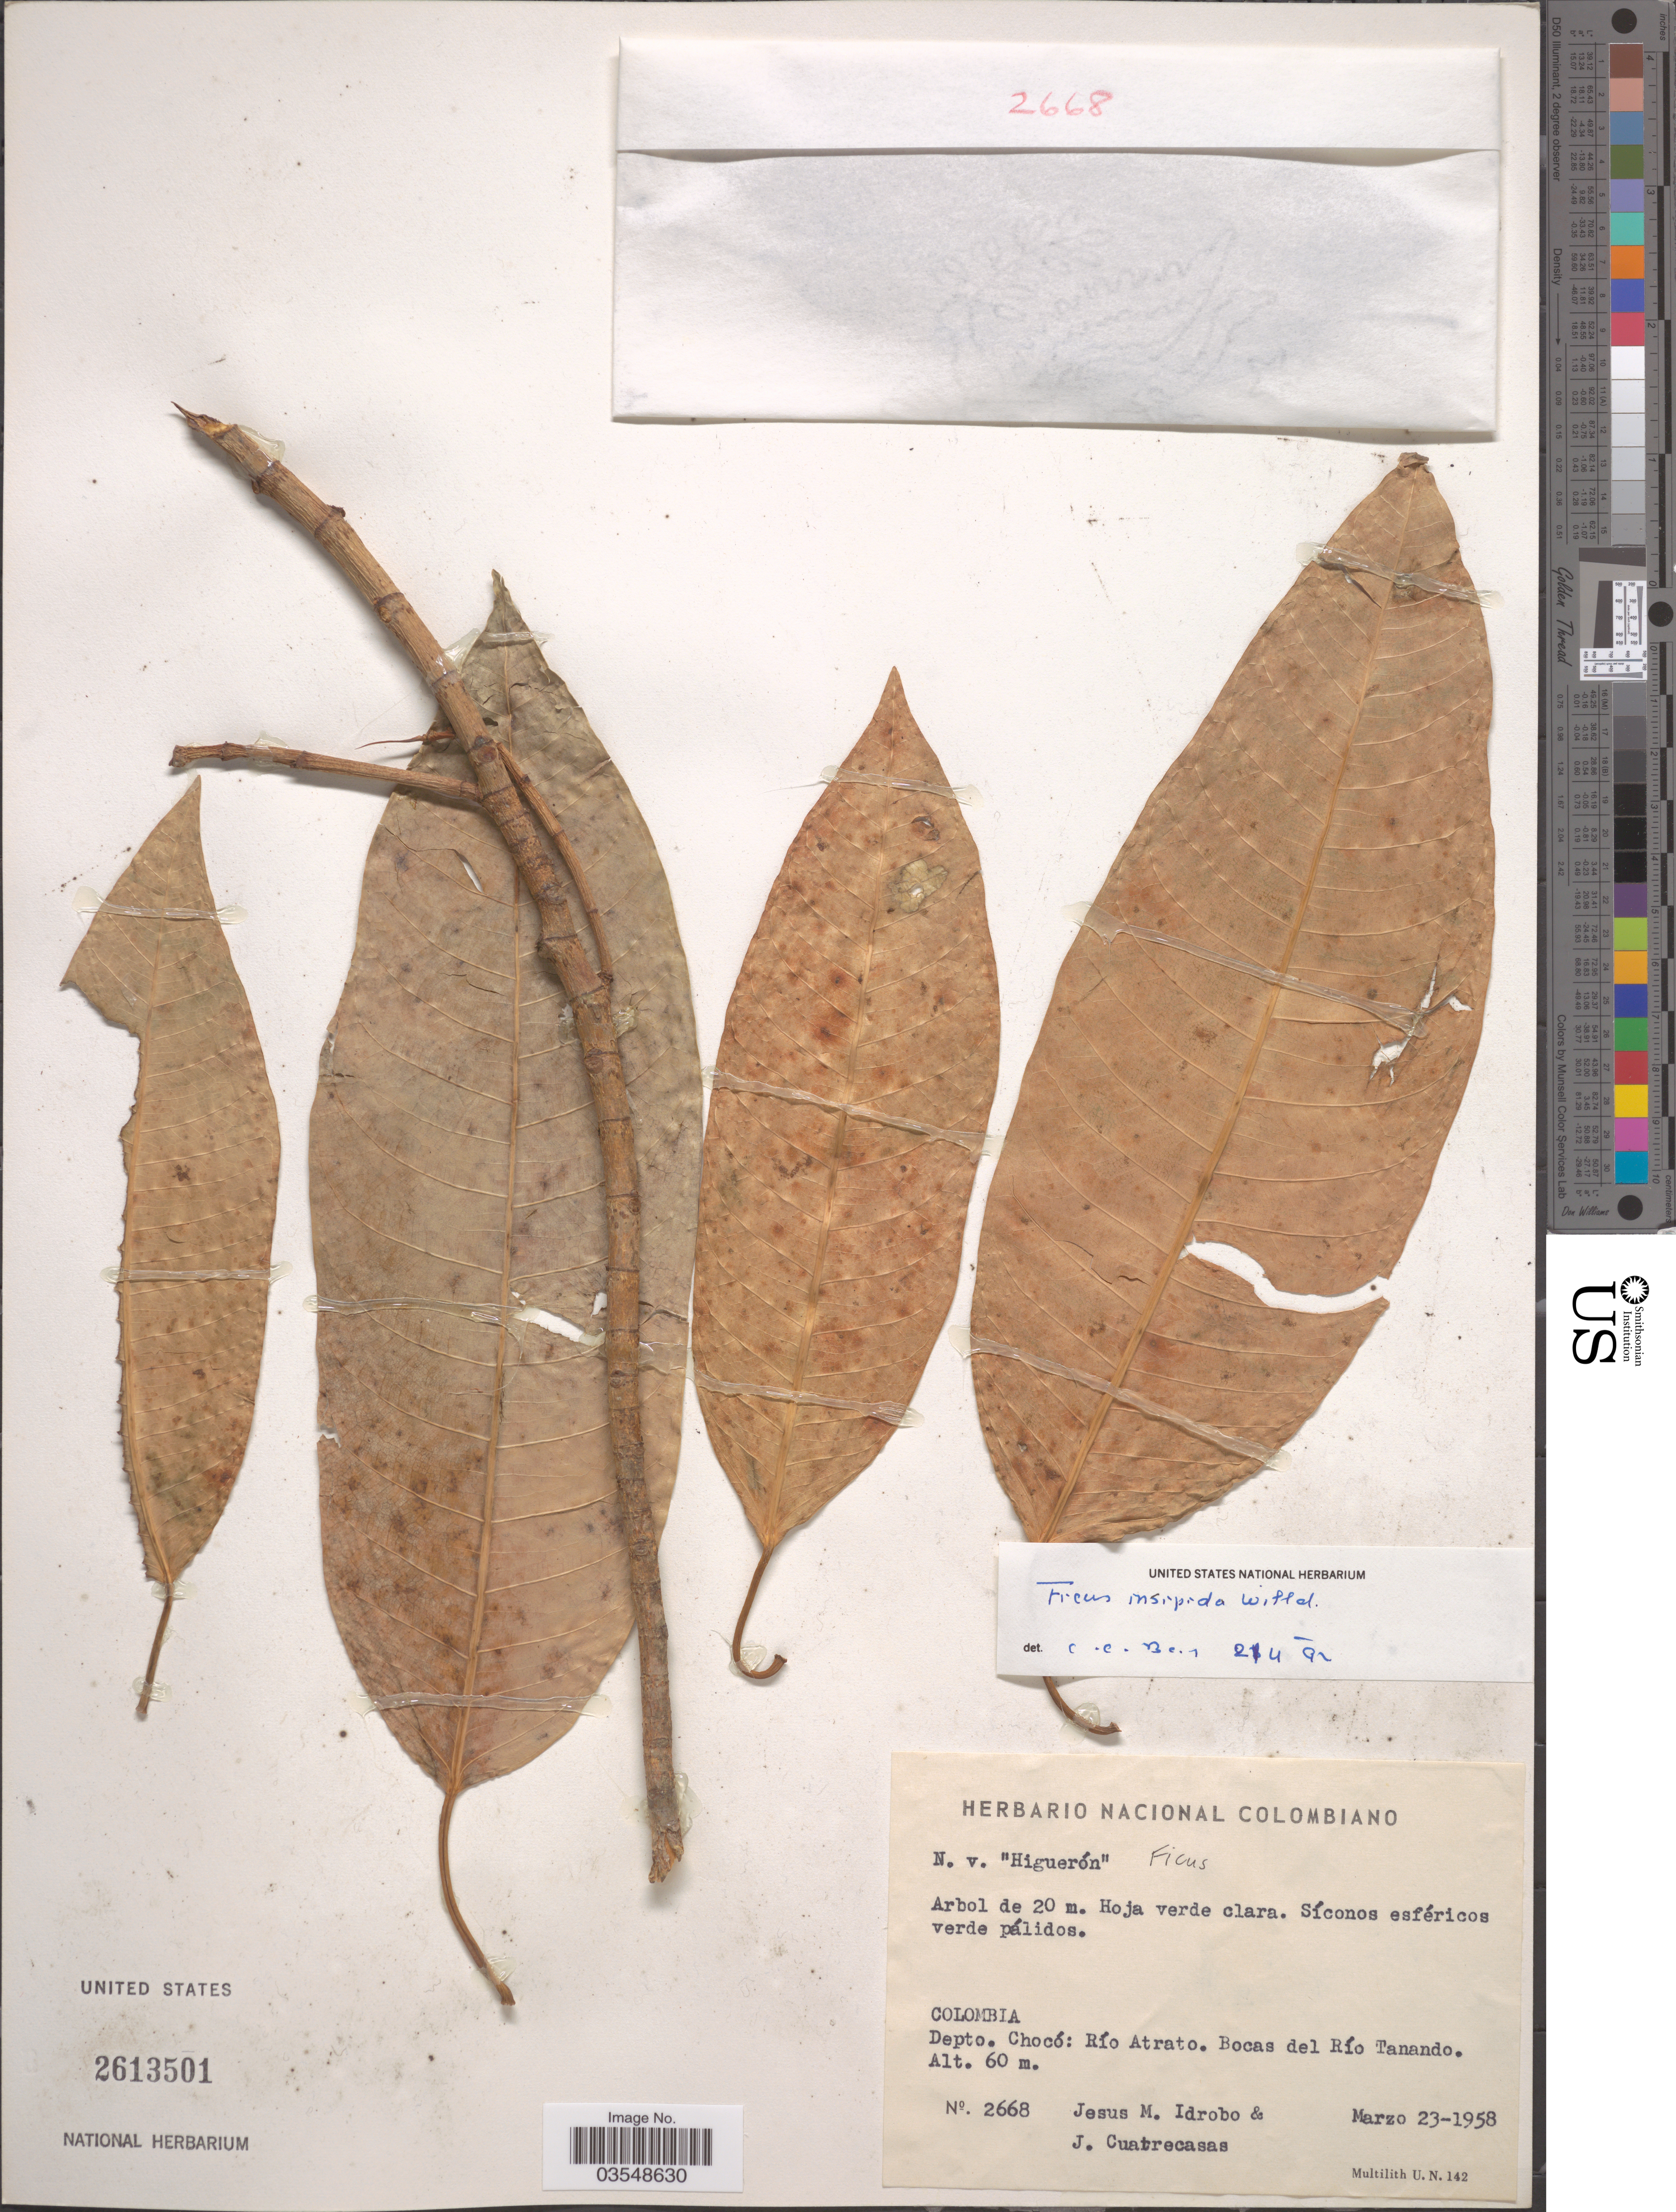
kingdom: Plantae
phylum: Tracheophyta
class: Magnoliopsida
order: Rosales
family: Moraceae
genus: Ficus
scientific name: Ficus insipida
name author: Willd.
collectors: J. M. Idrobo & J. Cuatrecasas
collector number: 2668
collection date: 1958-03-23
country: Colombia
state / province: Chocó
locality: Depto. Chocó: Río Atrato. Bocas del Río Tenando.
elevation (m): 60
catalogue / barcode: US 2613501